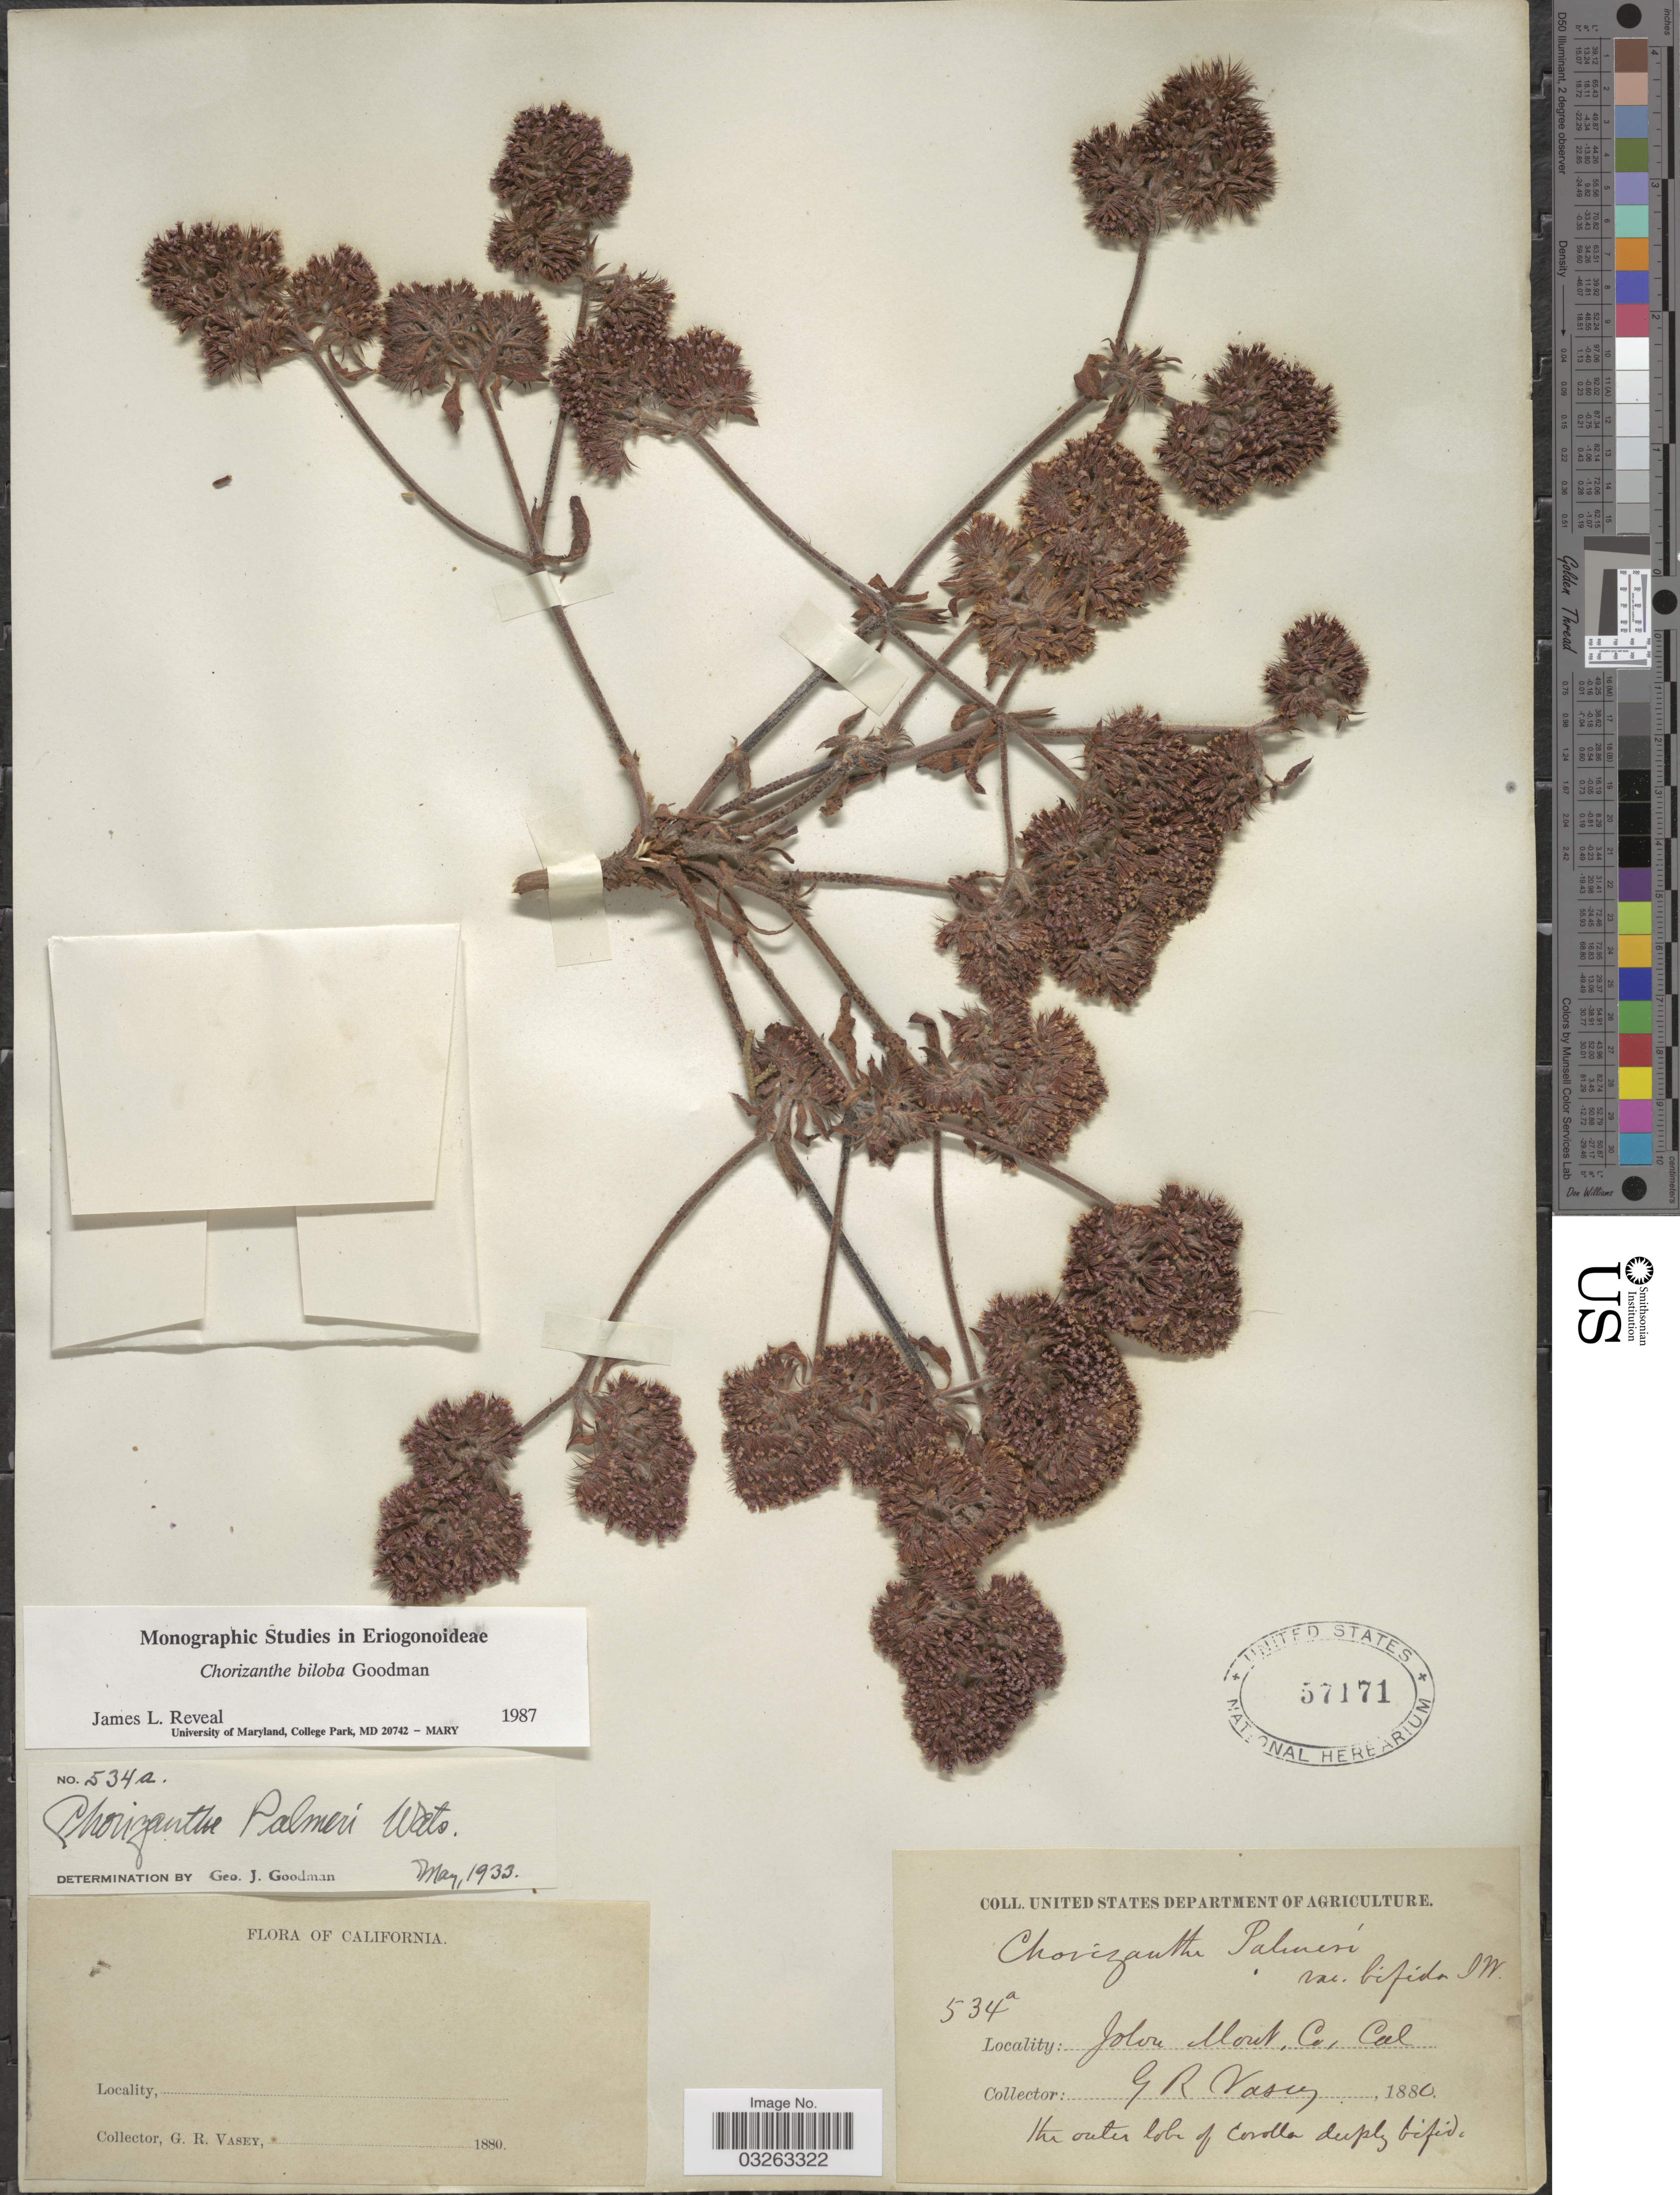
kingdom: Plantae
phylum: Tracheophyta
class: Magnoliopsida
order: Caryophyllales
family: Polygonaceae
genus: Chorizanthe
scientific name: Chorizanthe biloba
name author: Goodman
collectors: G. R. Vasey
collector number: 534a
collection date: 1880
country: United States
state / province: California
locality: Jolon Mont. Co.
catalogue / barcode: US 57171